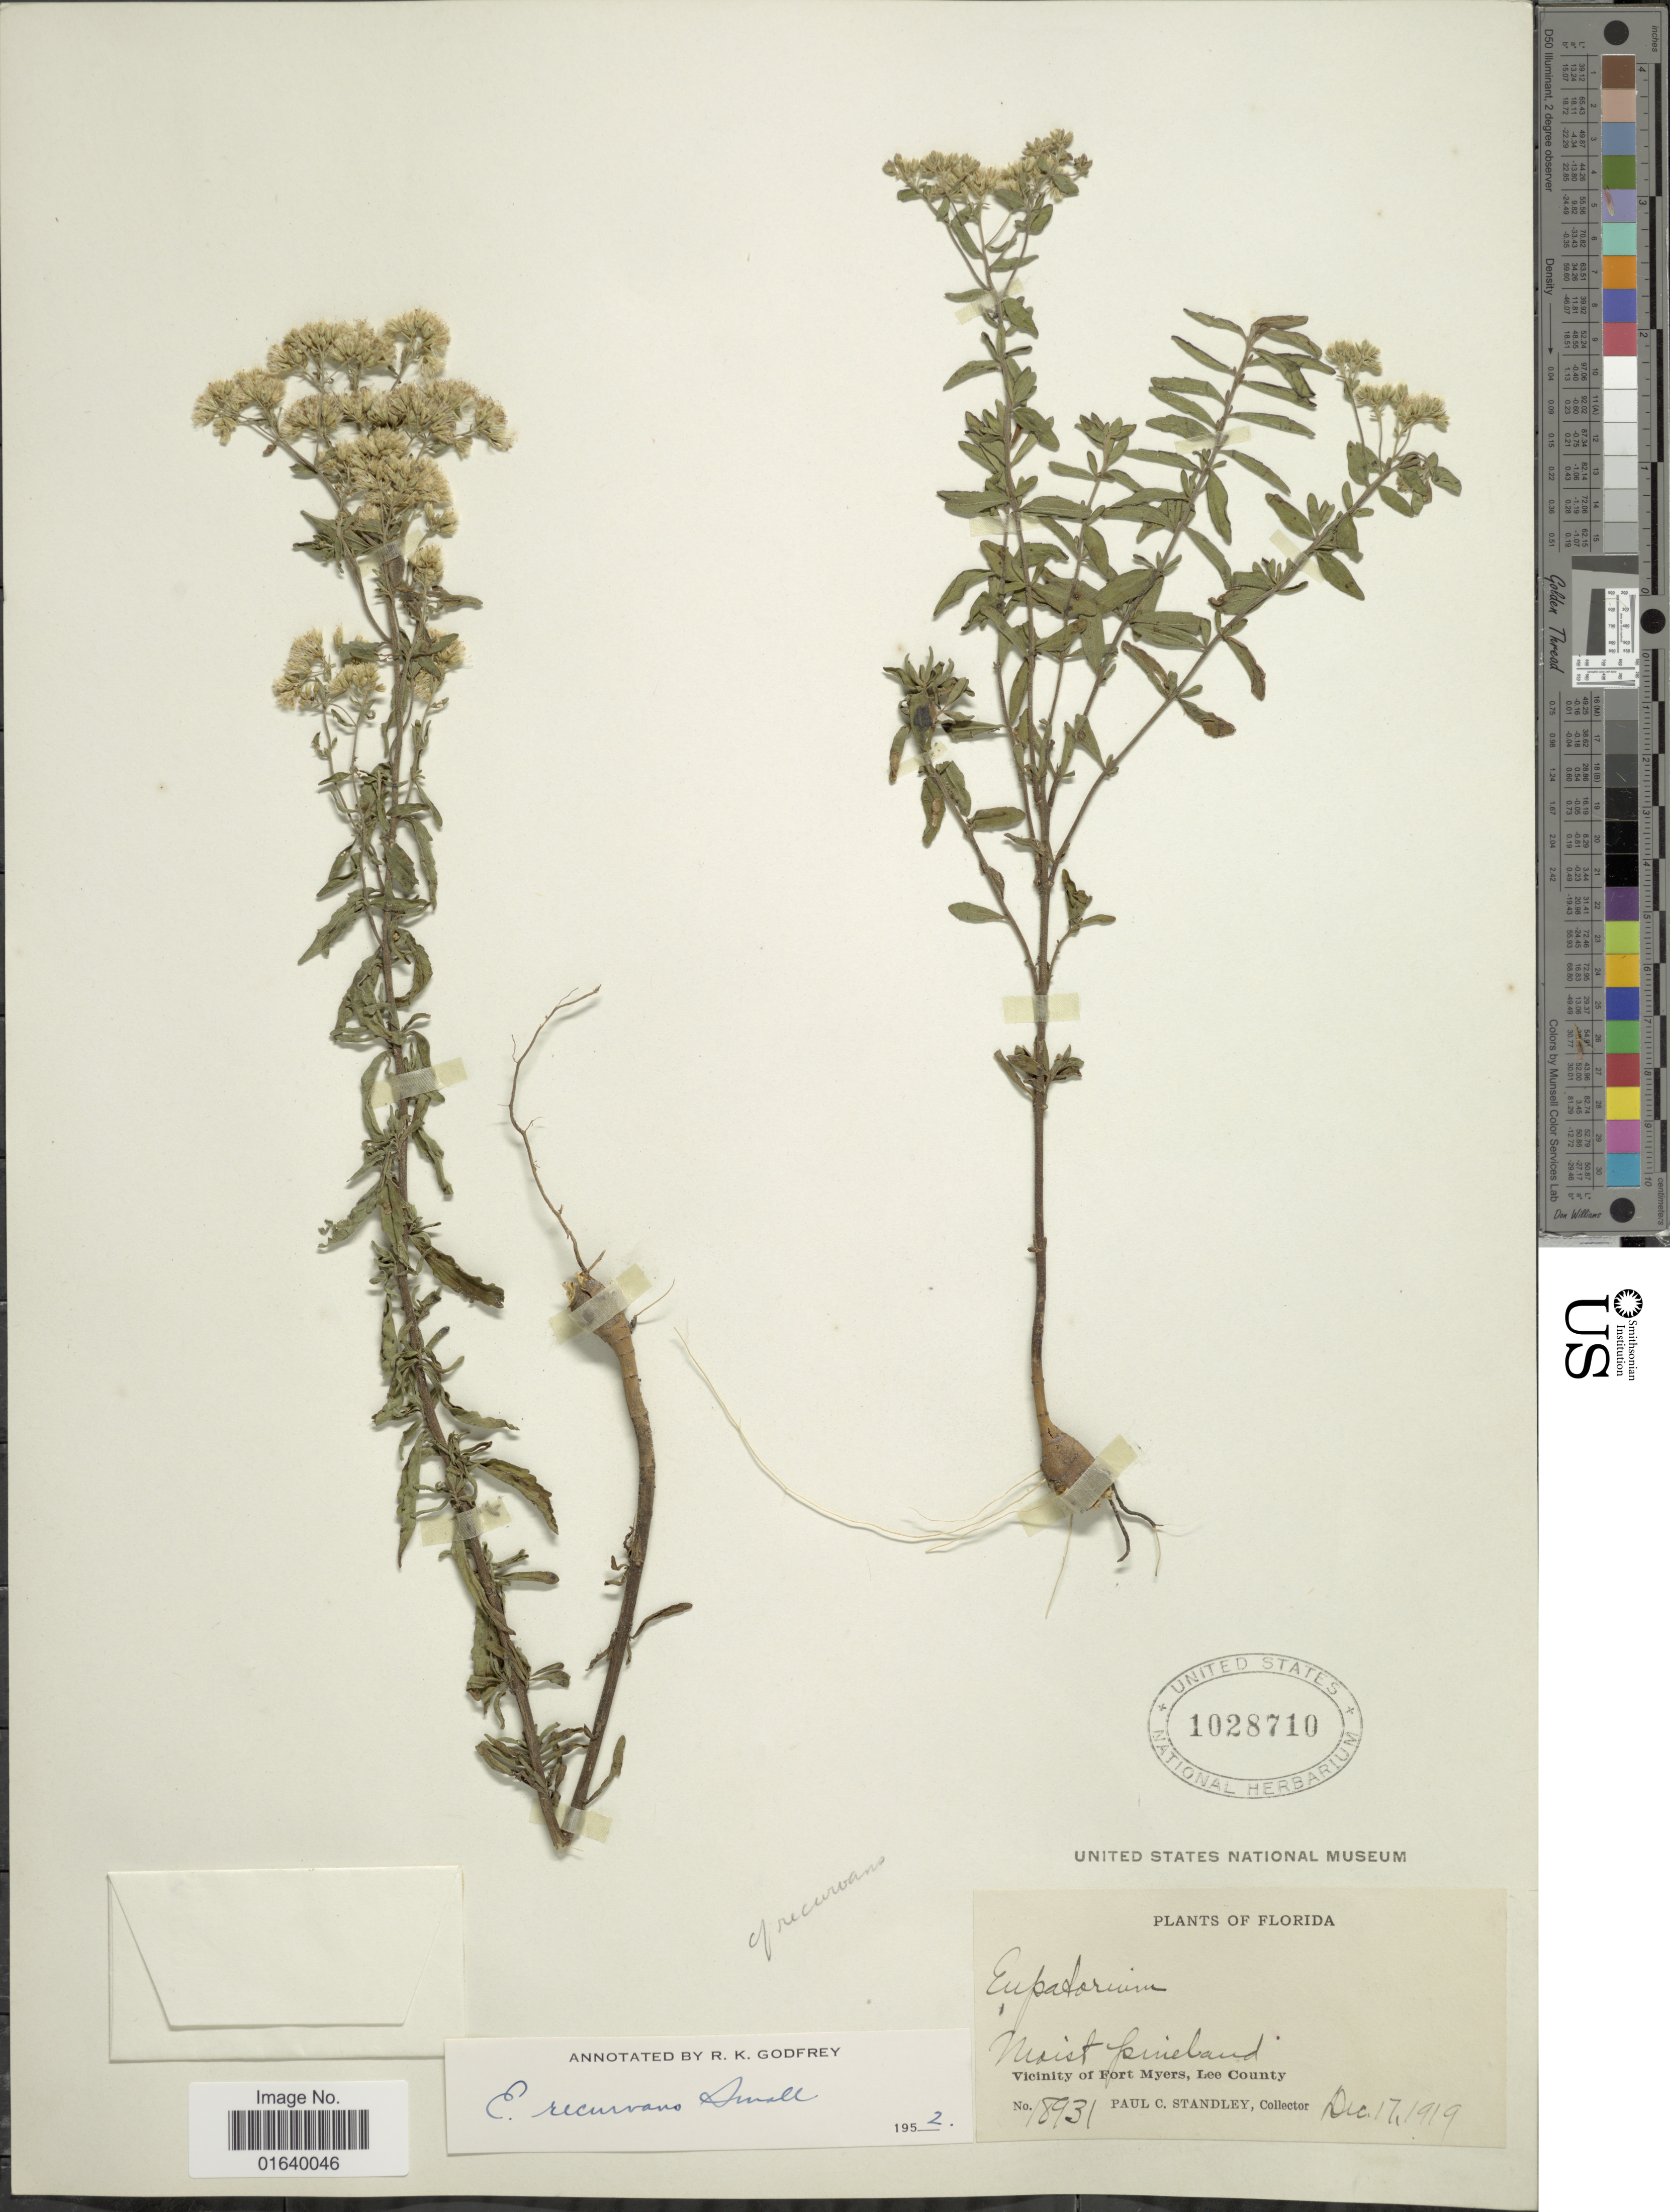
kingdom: Plantae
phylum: Tracheophyta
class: Magnoliopsida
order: Asterales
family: Asteraceae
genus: Eupatorium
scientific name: Eupatorium recurvans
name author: Small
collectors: P. C. Standley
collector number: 18931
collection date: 1919-12-17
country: United States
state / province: Florida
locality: Moist pineland, Vicinity of Fort Myers, Lee County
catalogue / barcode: US 1028710